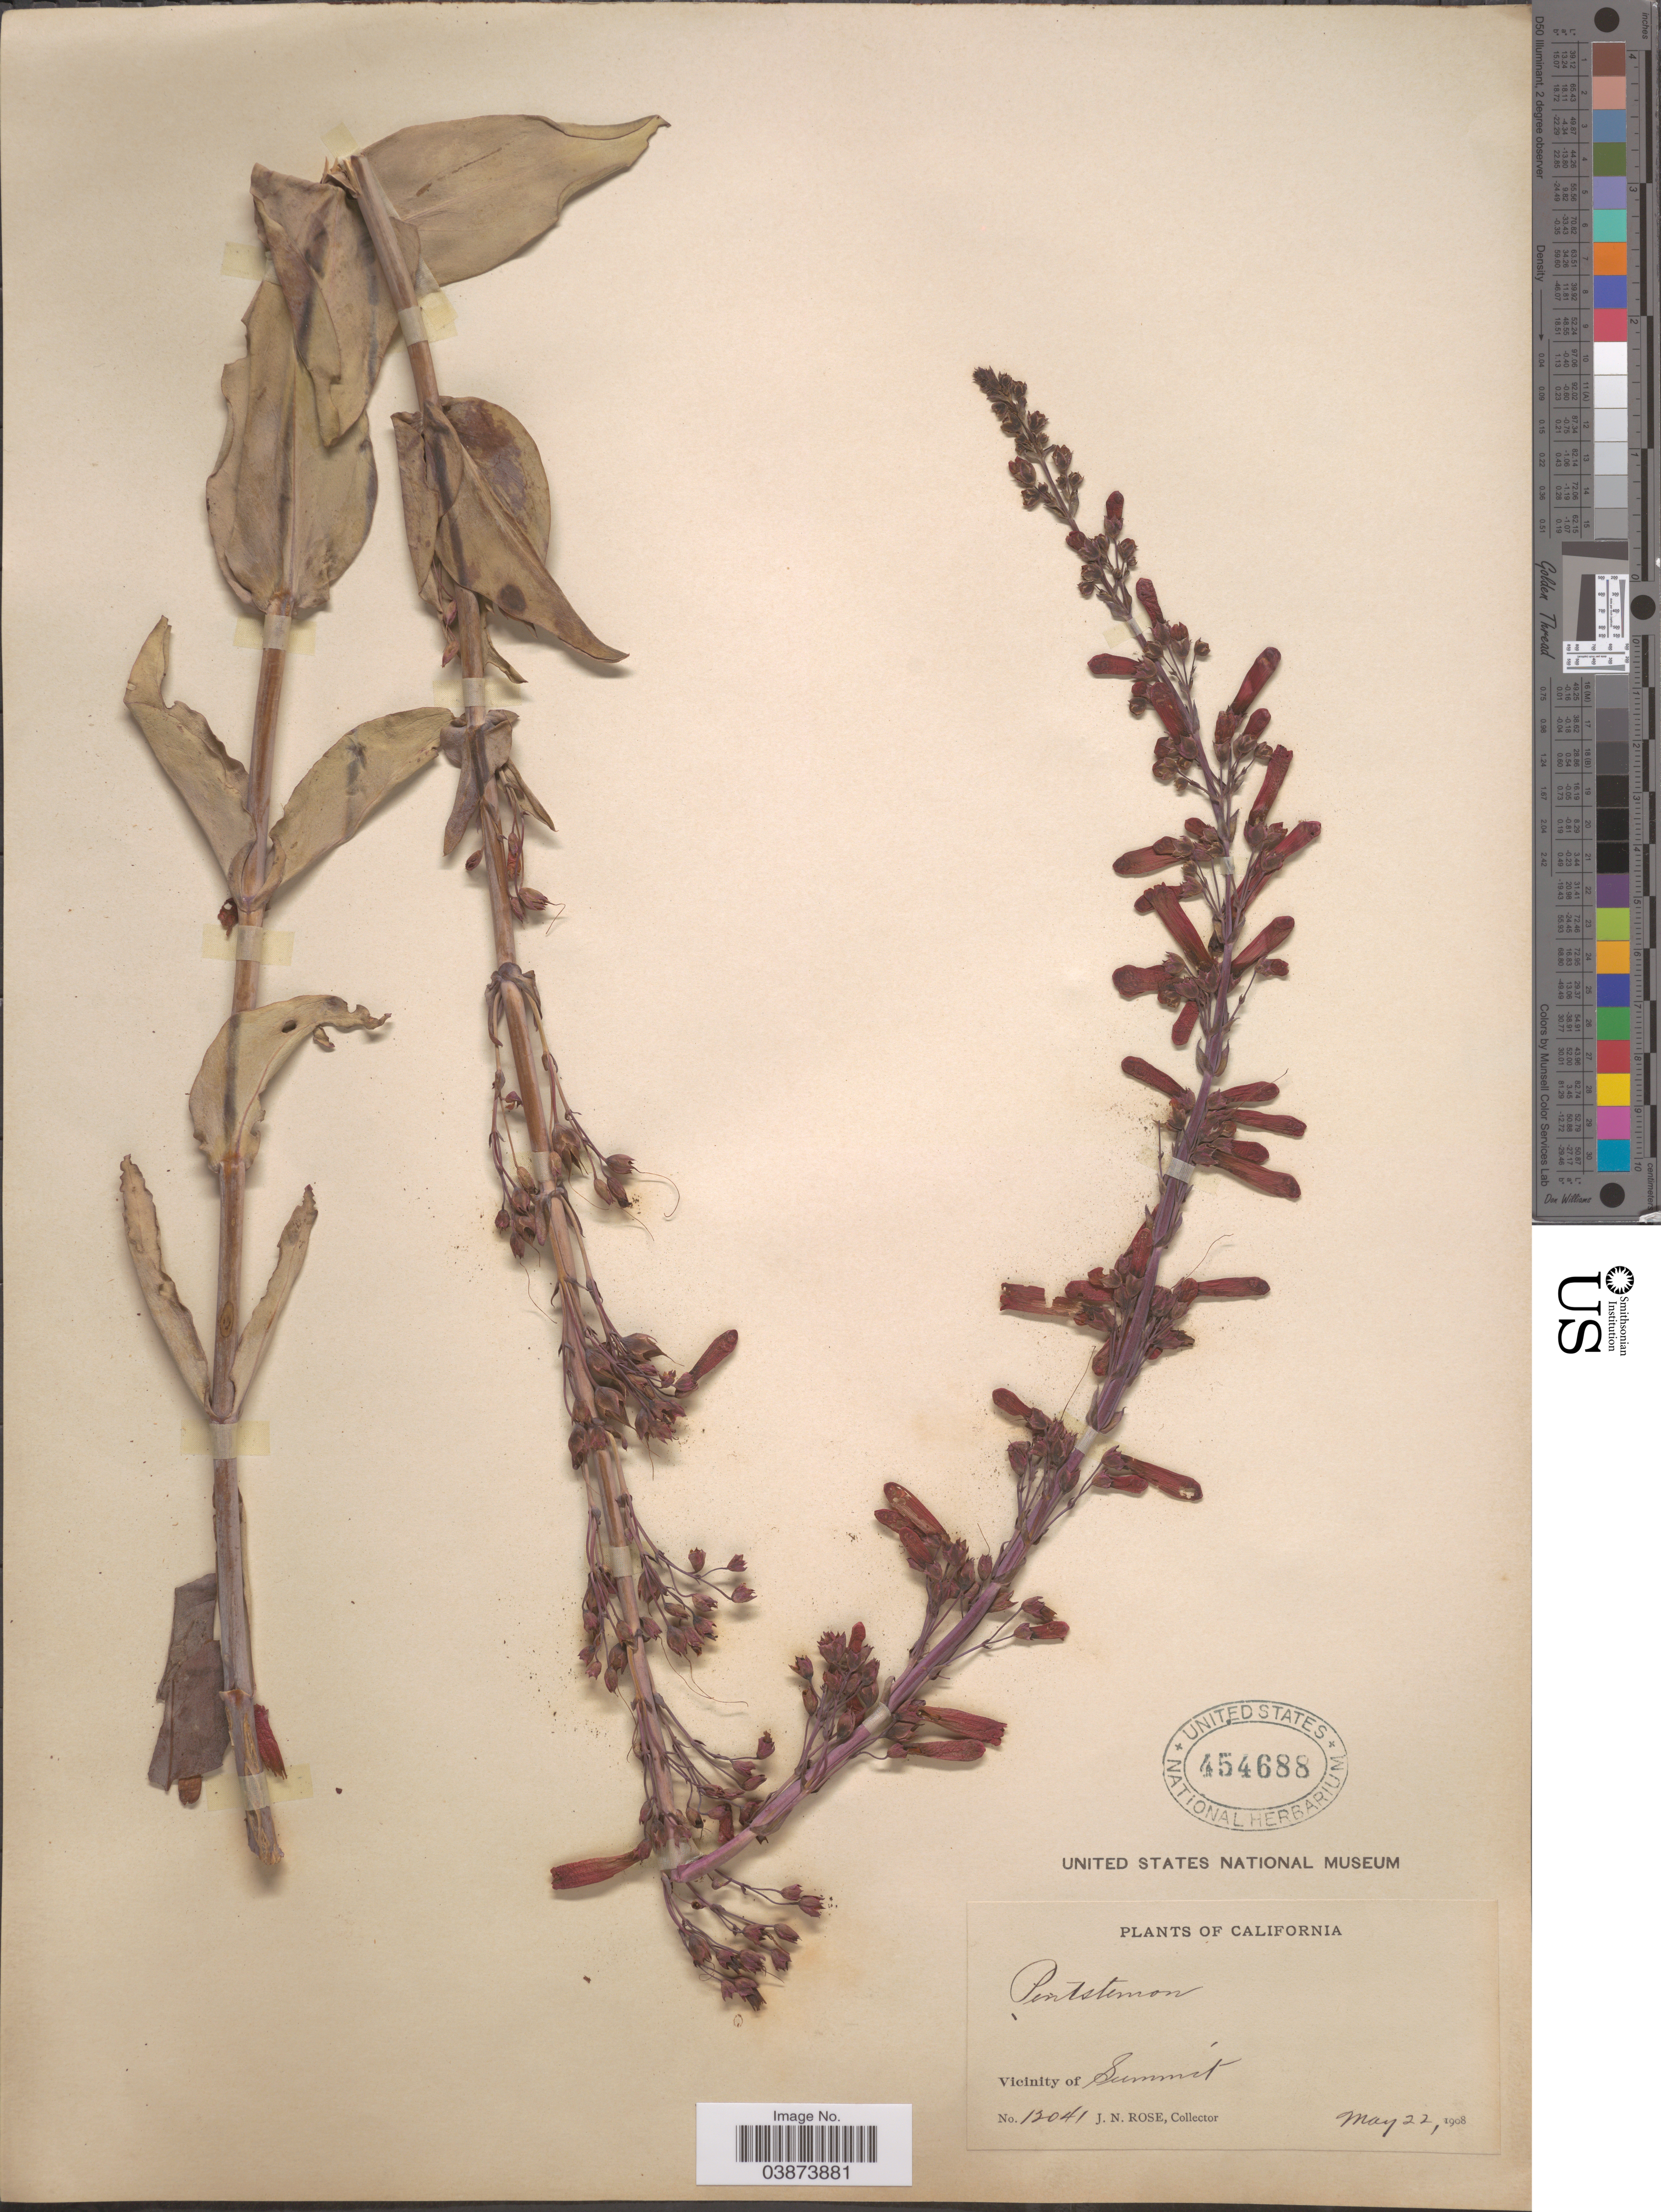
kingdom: Plantae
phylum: Tracheophyta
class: Magnoliopsida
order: Lamiales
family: Plantaginaceae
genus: Penstemon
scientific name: Penstemon centranthifolius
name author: Benth.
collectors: J. N. Rose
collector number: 12041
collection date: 1908-05-22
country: United States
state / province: California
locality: Vicinity of Summit.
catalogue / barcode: US 454688